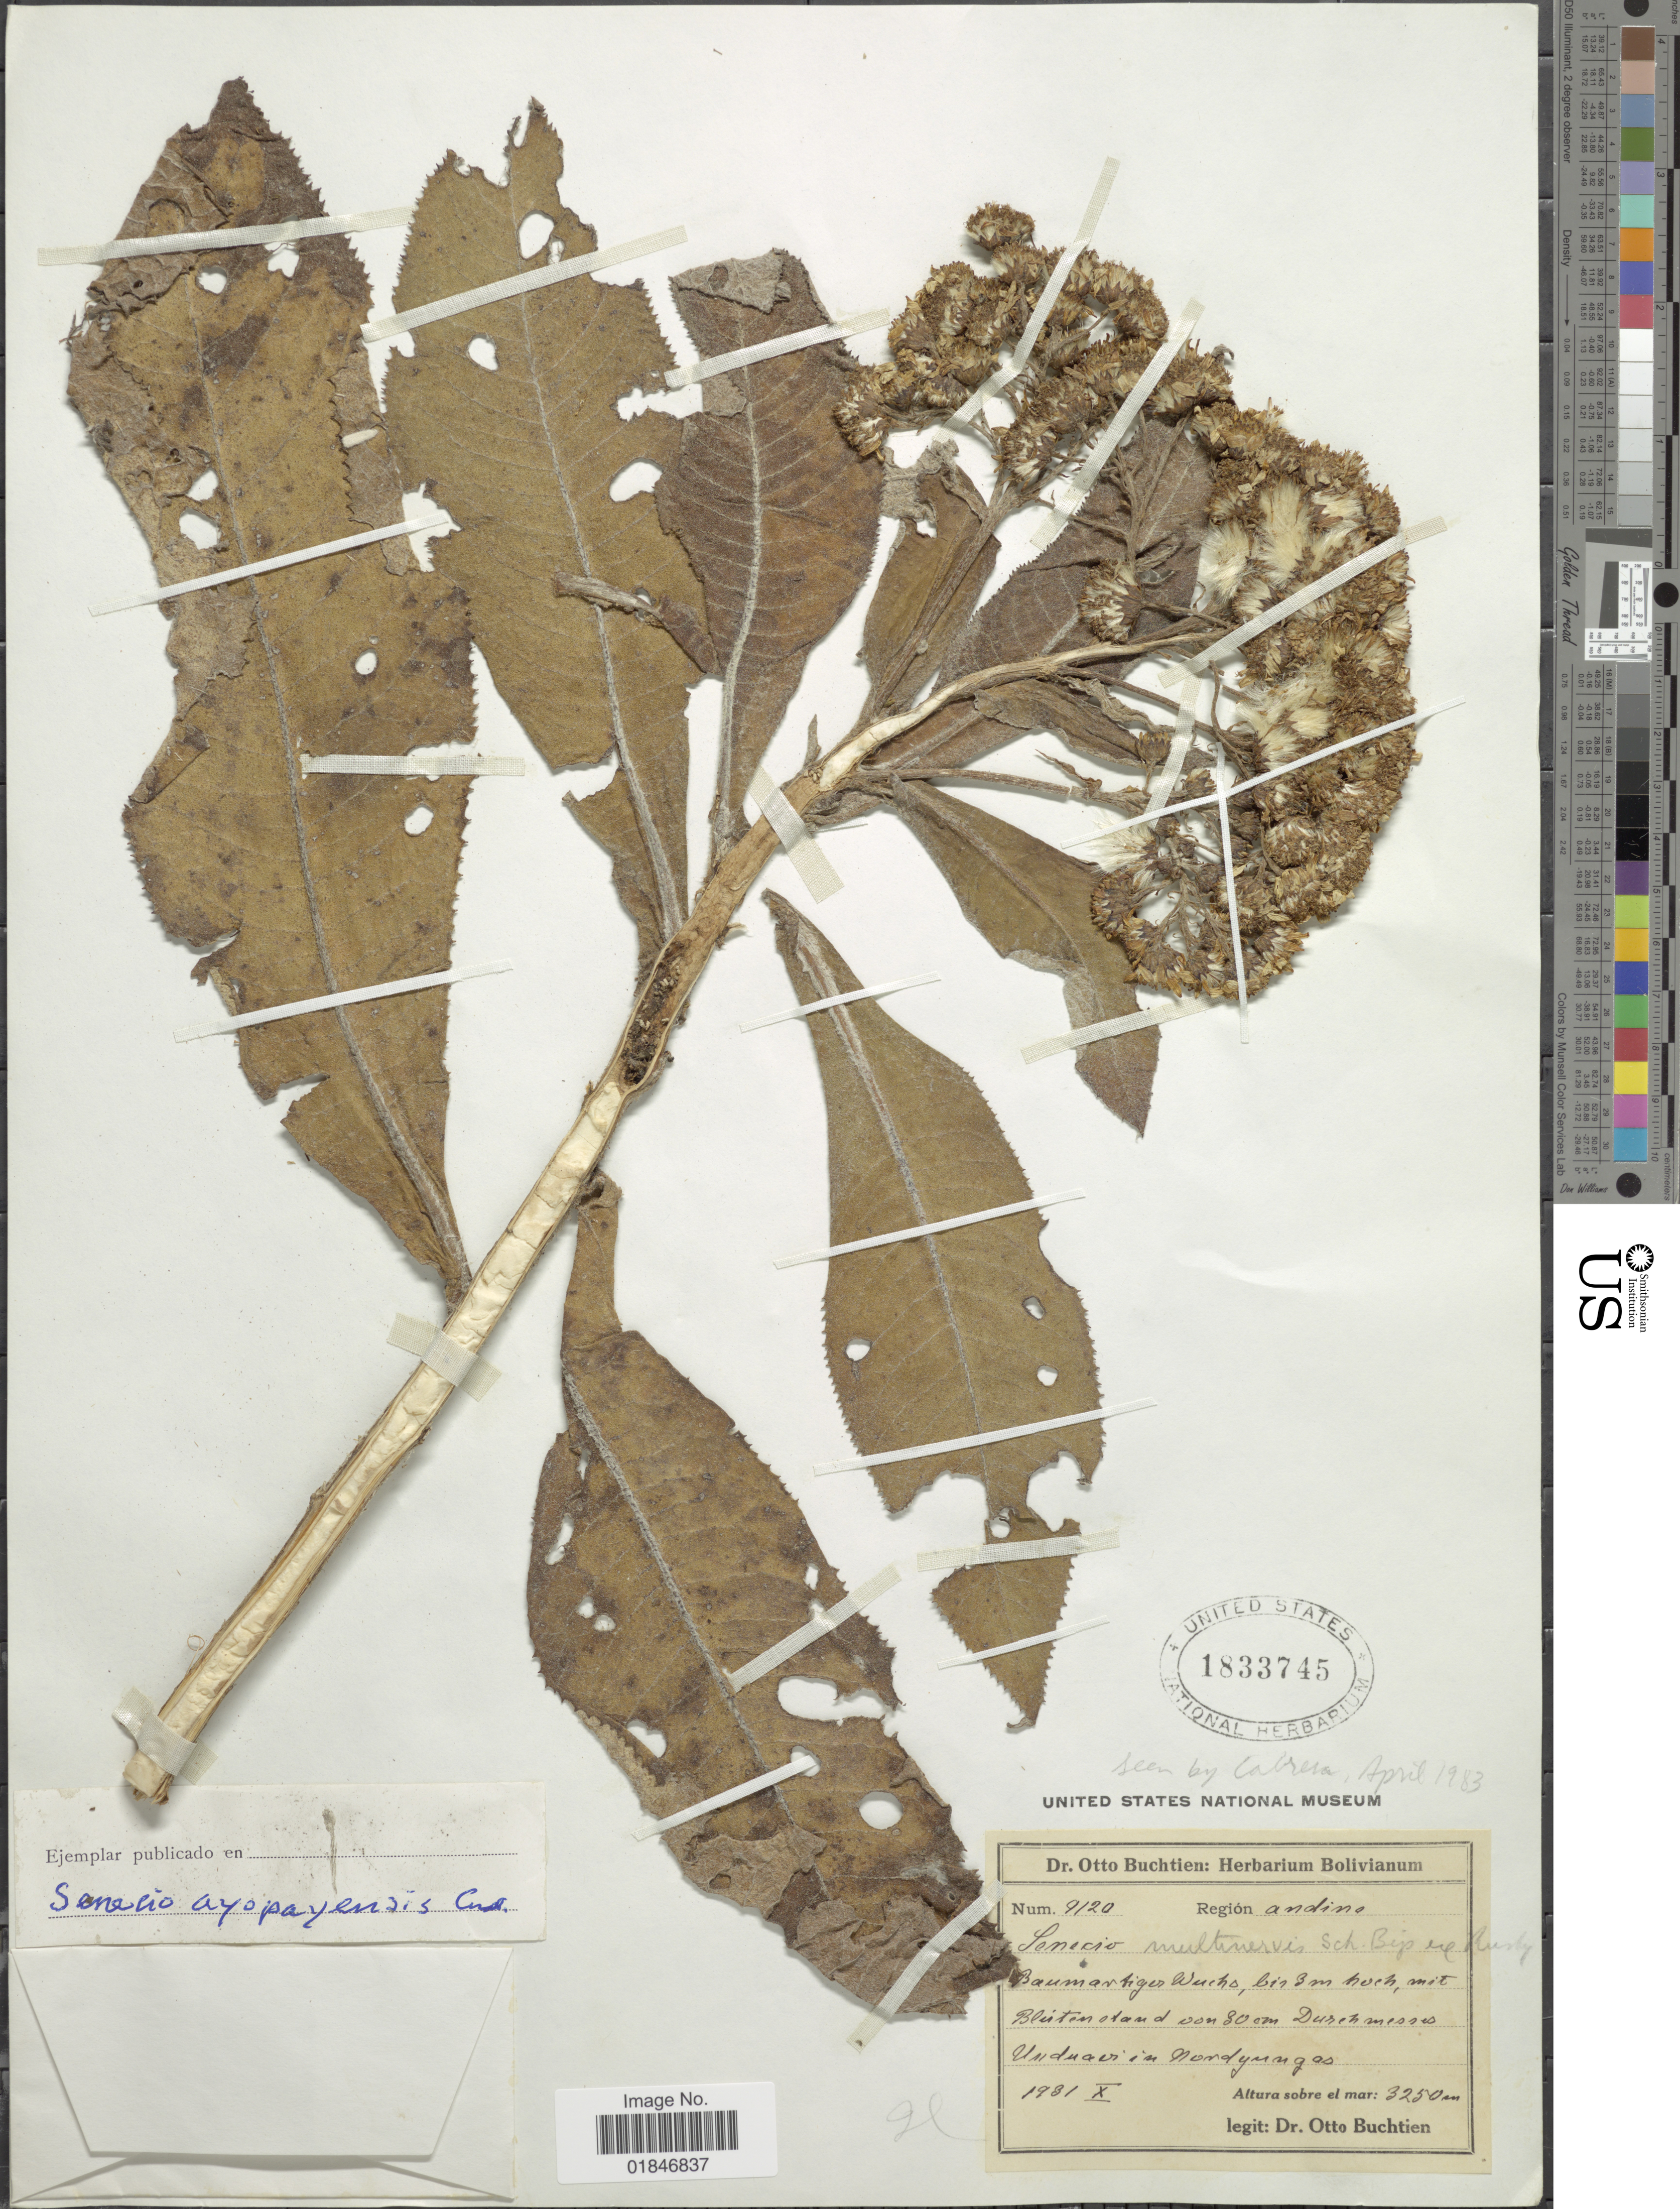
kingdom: Plantae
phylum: Tracheophyta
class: Magnoliopsida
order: Asterales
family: Asteraceae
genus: Dendrophorbium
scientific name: Dendrophorbium ayopayense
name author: (Cuatrec.) D.J.N. Hind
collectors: O. Buchtien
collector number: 9120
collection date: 1931-10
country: Bolivia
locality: Unduavi in Nordyungas.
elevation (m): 3250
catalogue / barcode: US 1833745